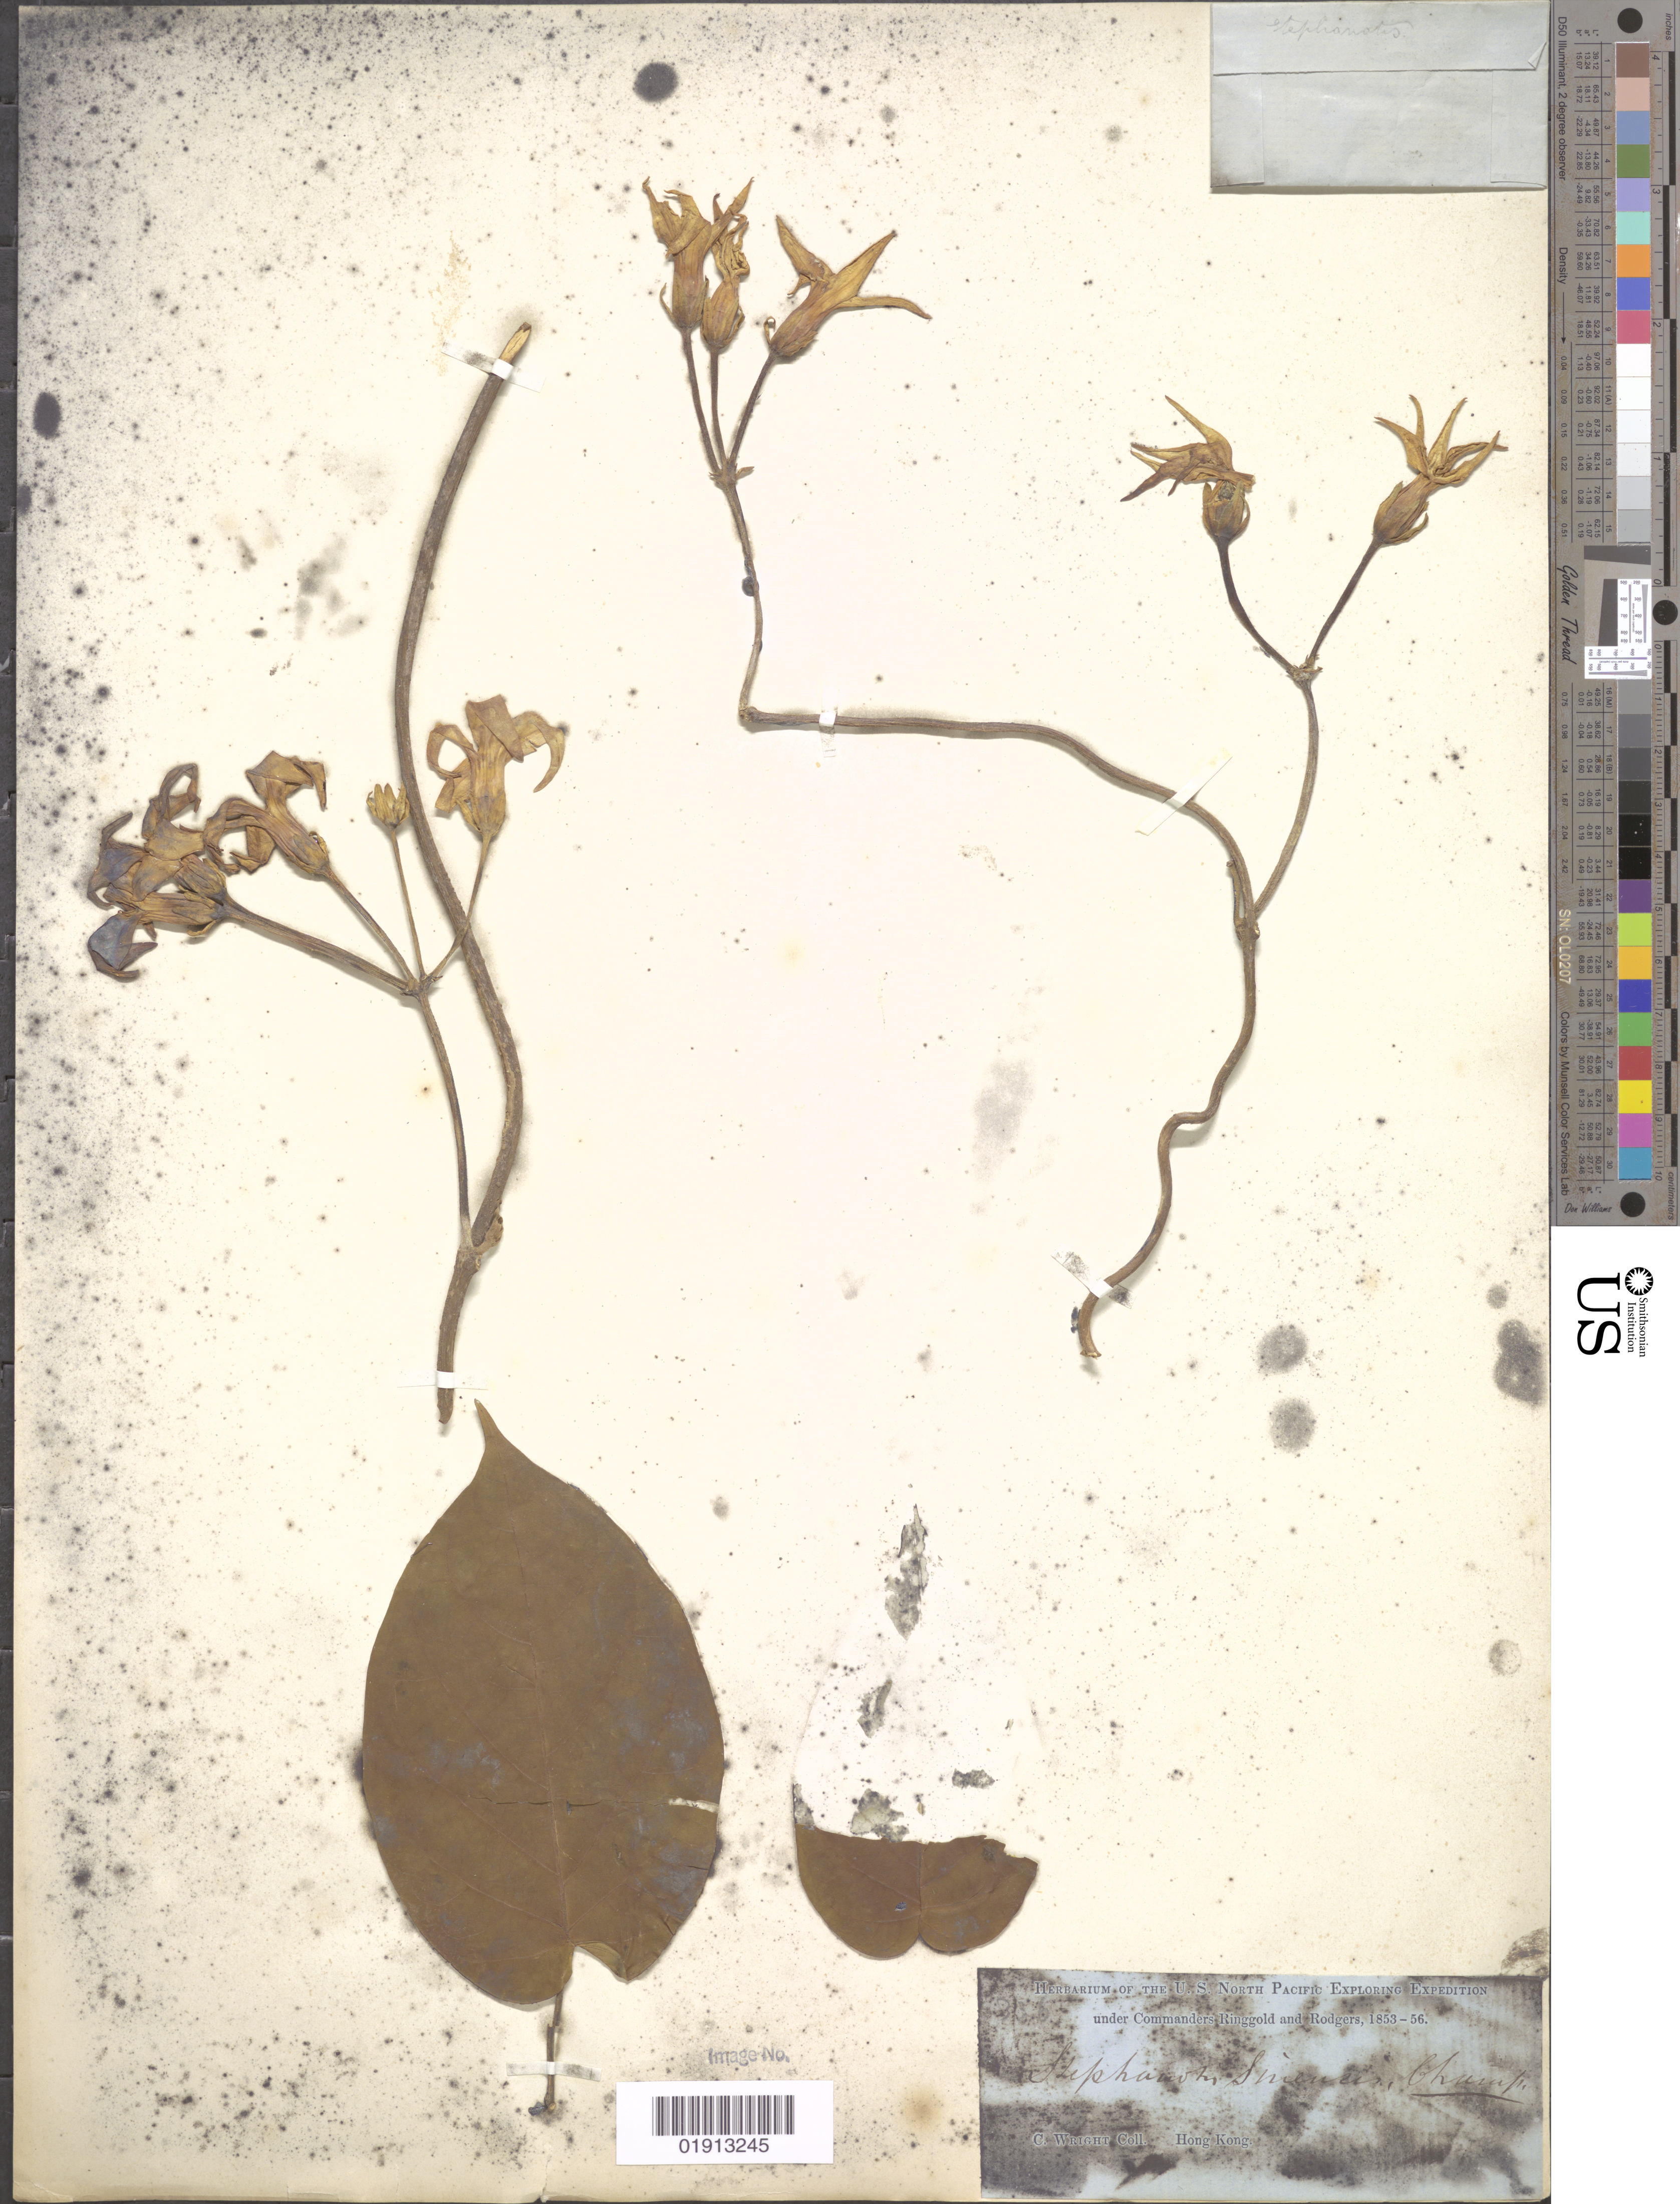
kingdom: Plantae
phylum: Tracheophyta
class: Magnoliopsida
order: Gentianales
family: Apocynaceae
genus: Stephanotis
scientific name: Stephanotis chinensis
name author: Champ. ex Benth.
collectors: C. Wright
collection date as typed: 1853 to 1856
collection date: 1853/1856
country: China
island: Hong Kong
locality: Hong Kong.